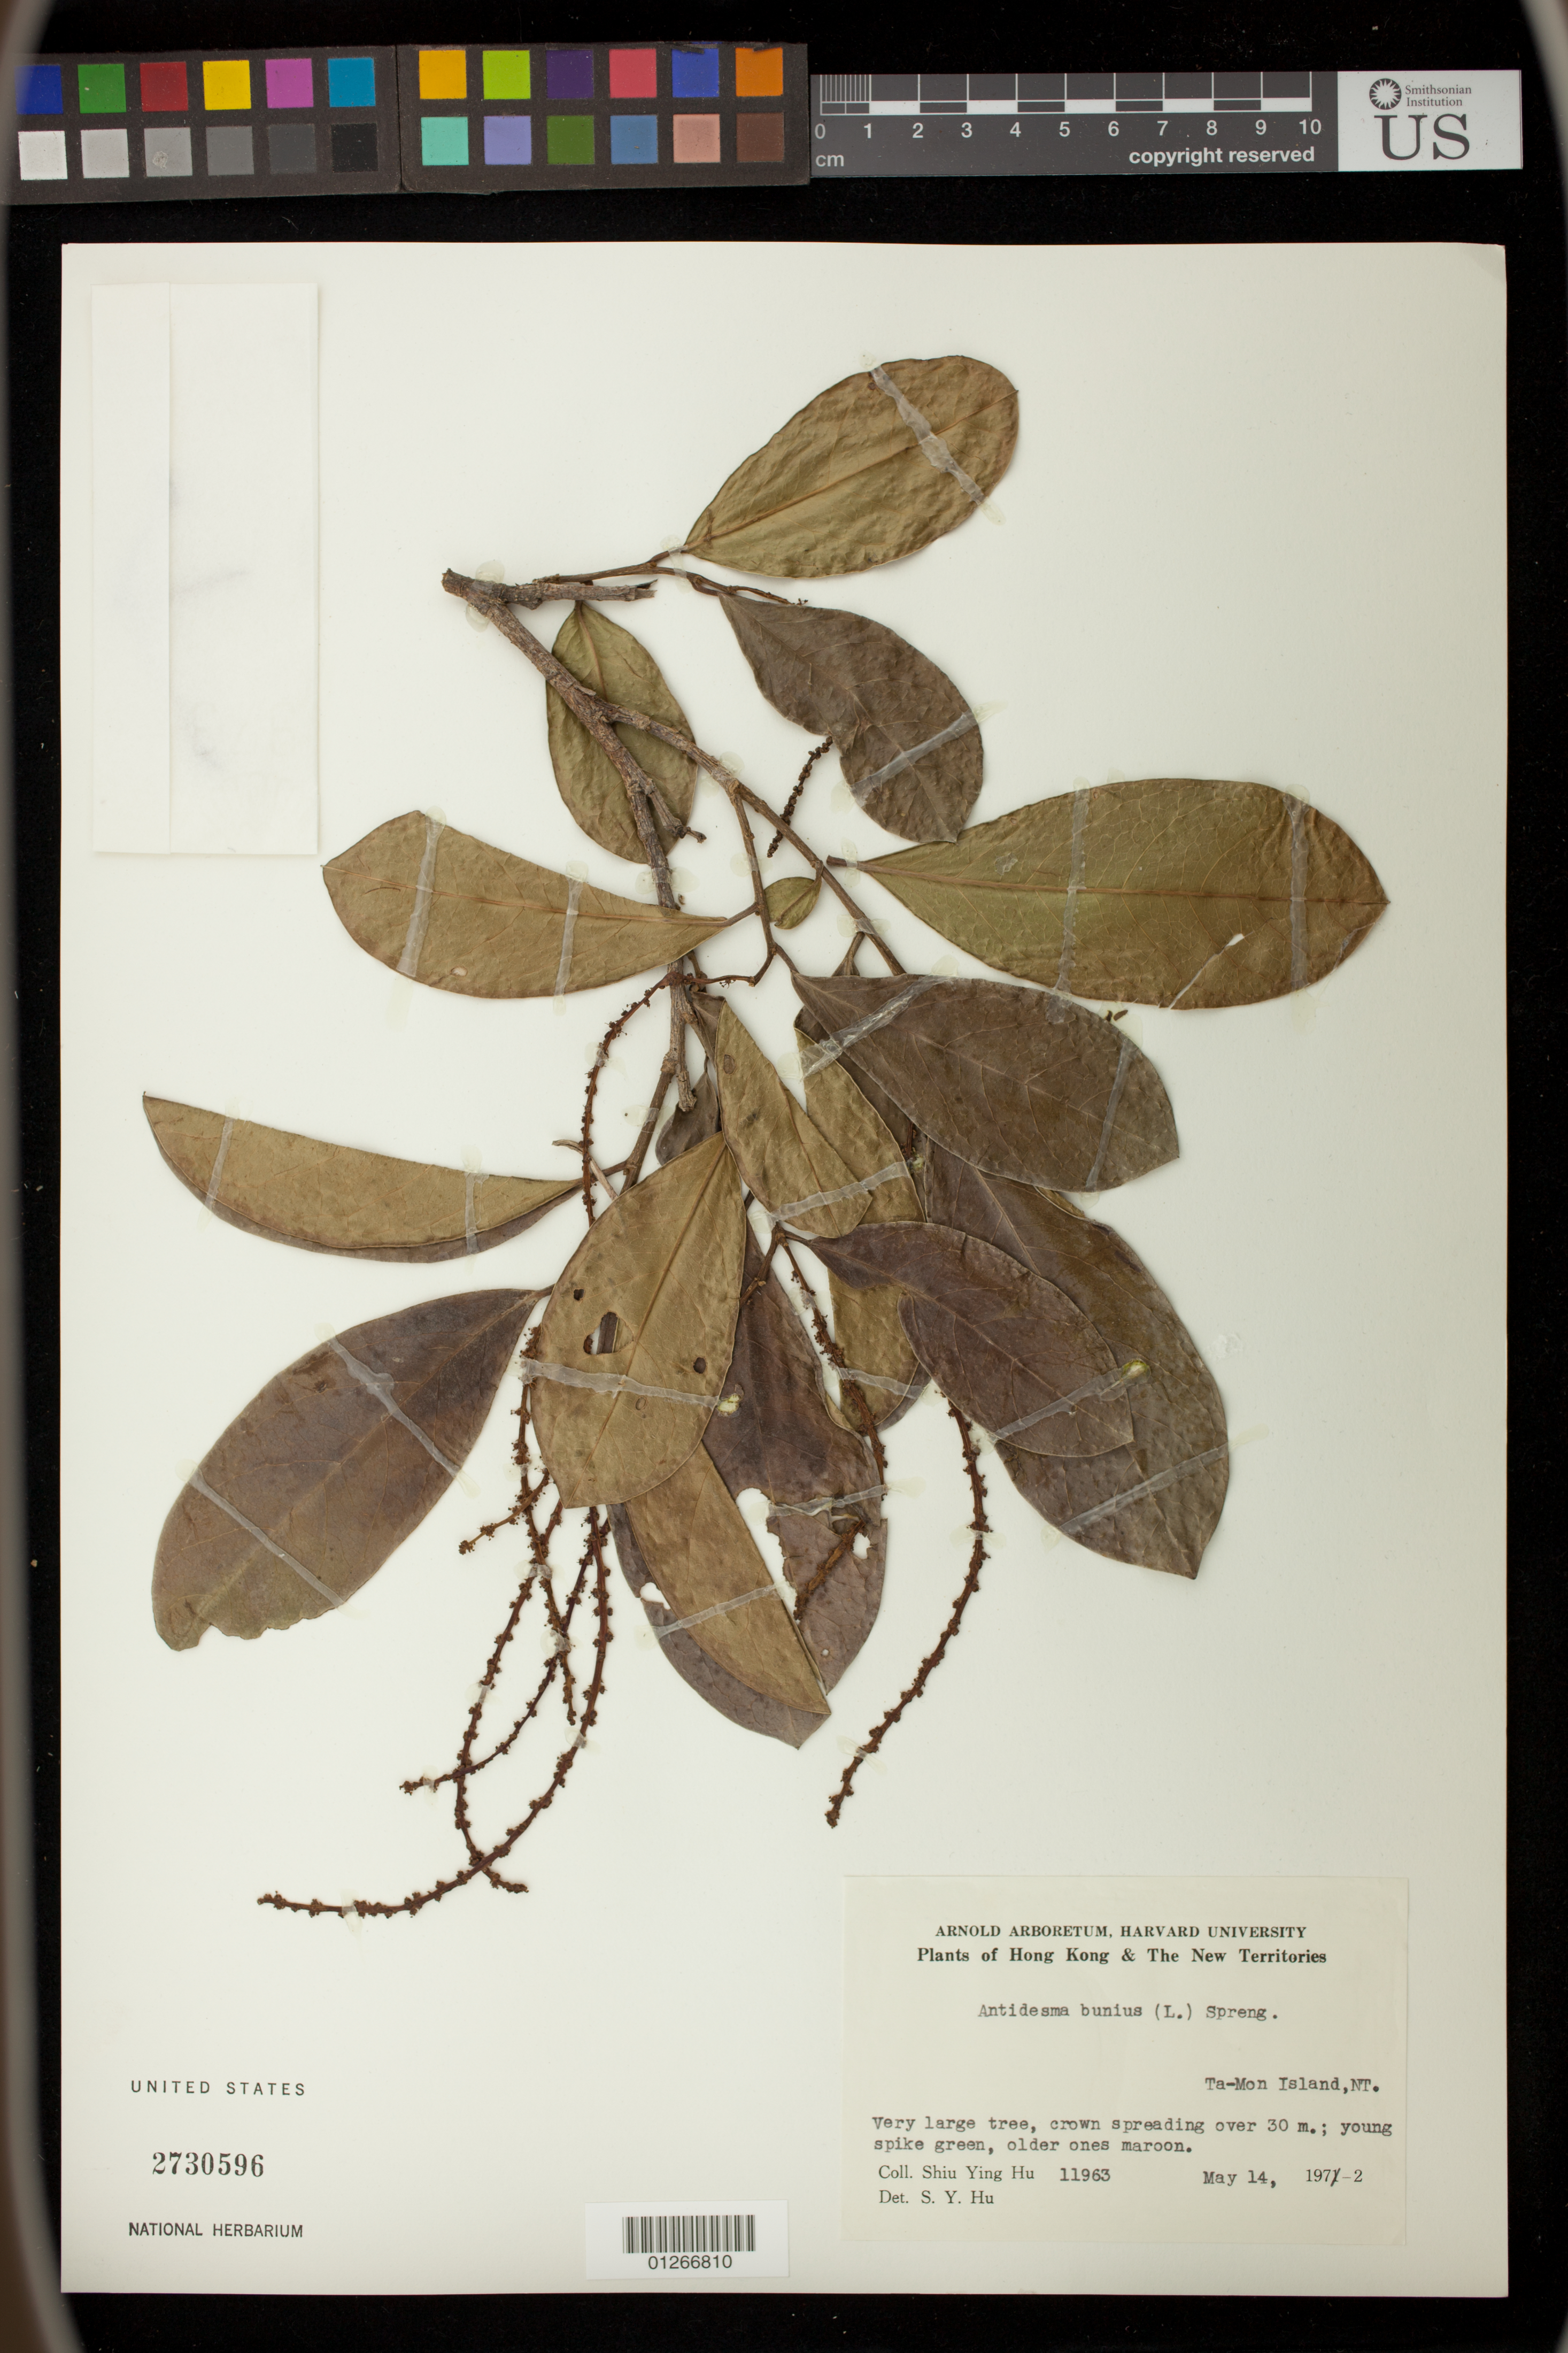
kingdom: Plantae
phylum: Tracheophyta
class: Magnoliopsida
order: Malpighiales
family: Phyllanthaceae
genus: Antidesma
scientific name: Antidesma bunius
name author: (L.) Spreng.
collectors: S. Y. Hu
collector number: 11963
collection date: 1972-05-14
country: China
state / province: Hong Kong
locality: Ta-Mon Island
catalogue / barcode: US 2730596